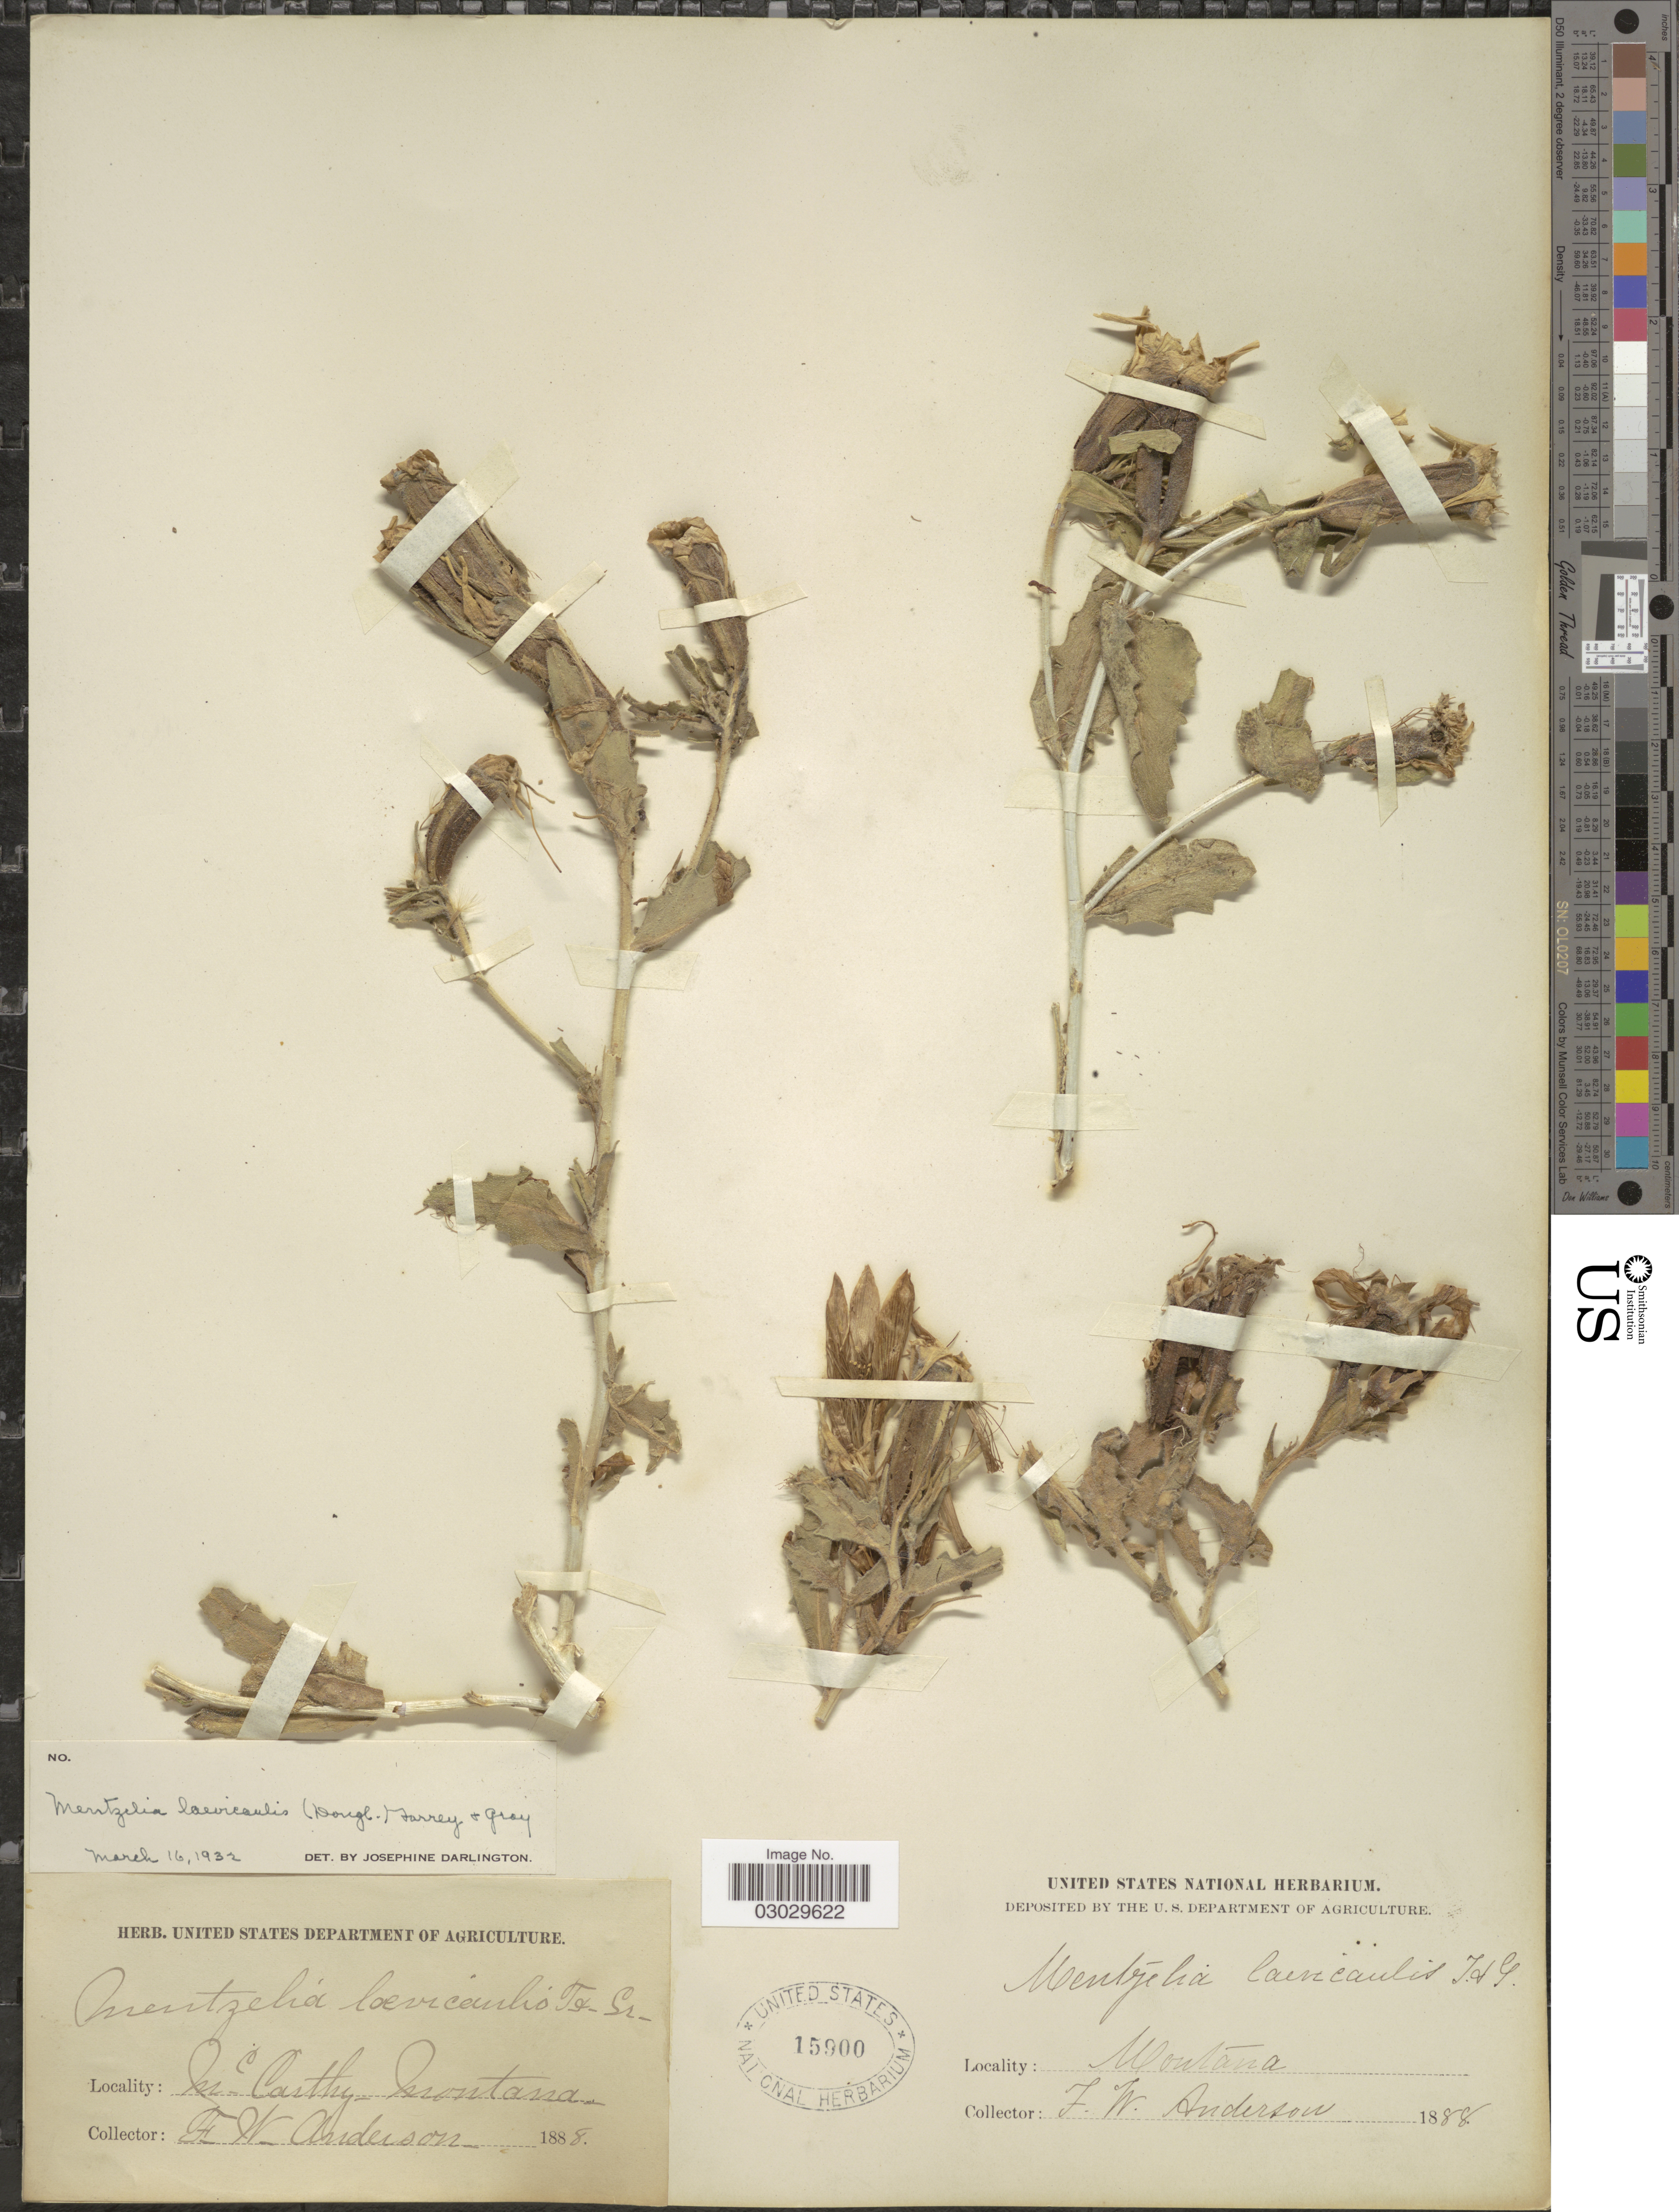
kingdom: Plantae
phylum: Tracheophyta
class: Magnoliopsida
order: Cornales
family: Loasaceae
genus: Mentzelia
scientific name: Mentzelia laevicaulis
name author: (Douglas ex Hook.) Torr. & A. Gray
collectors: F. W. Anderson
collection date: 1888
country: United States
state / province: Montana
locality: McCarthy.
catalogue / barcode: US 15900